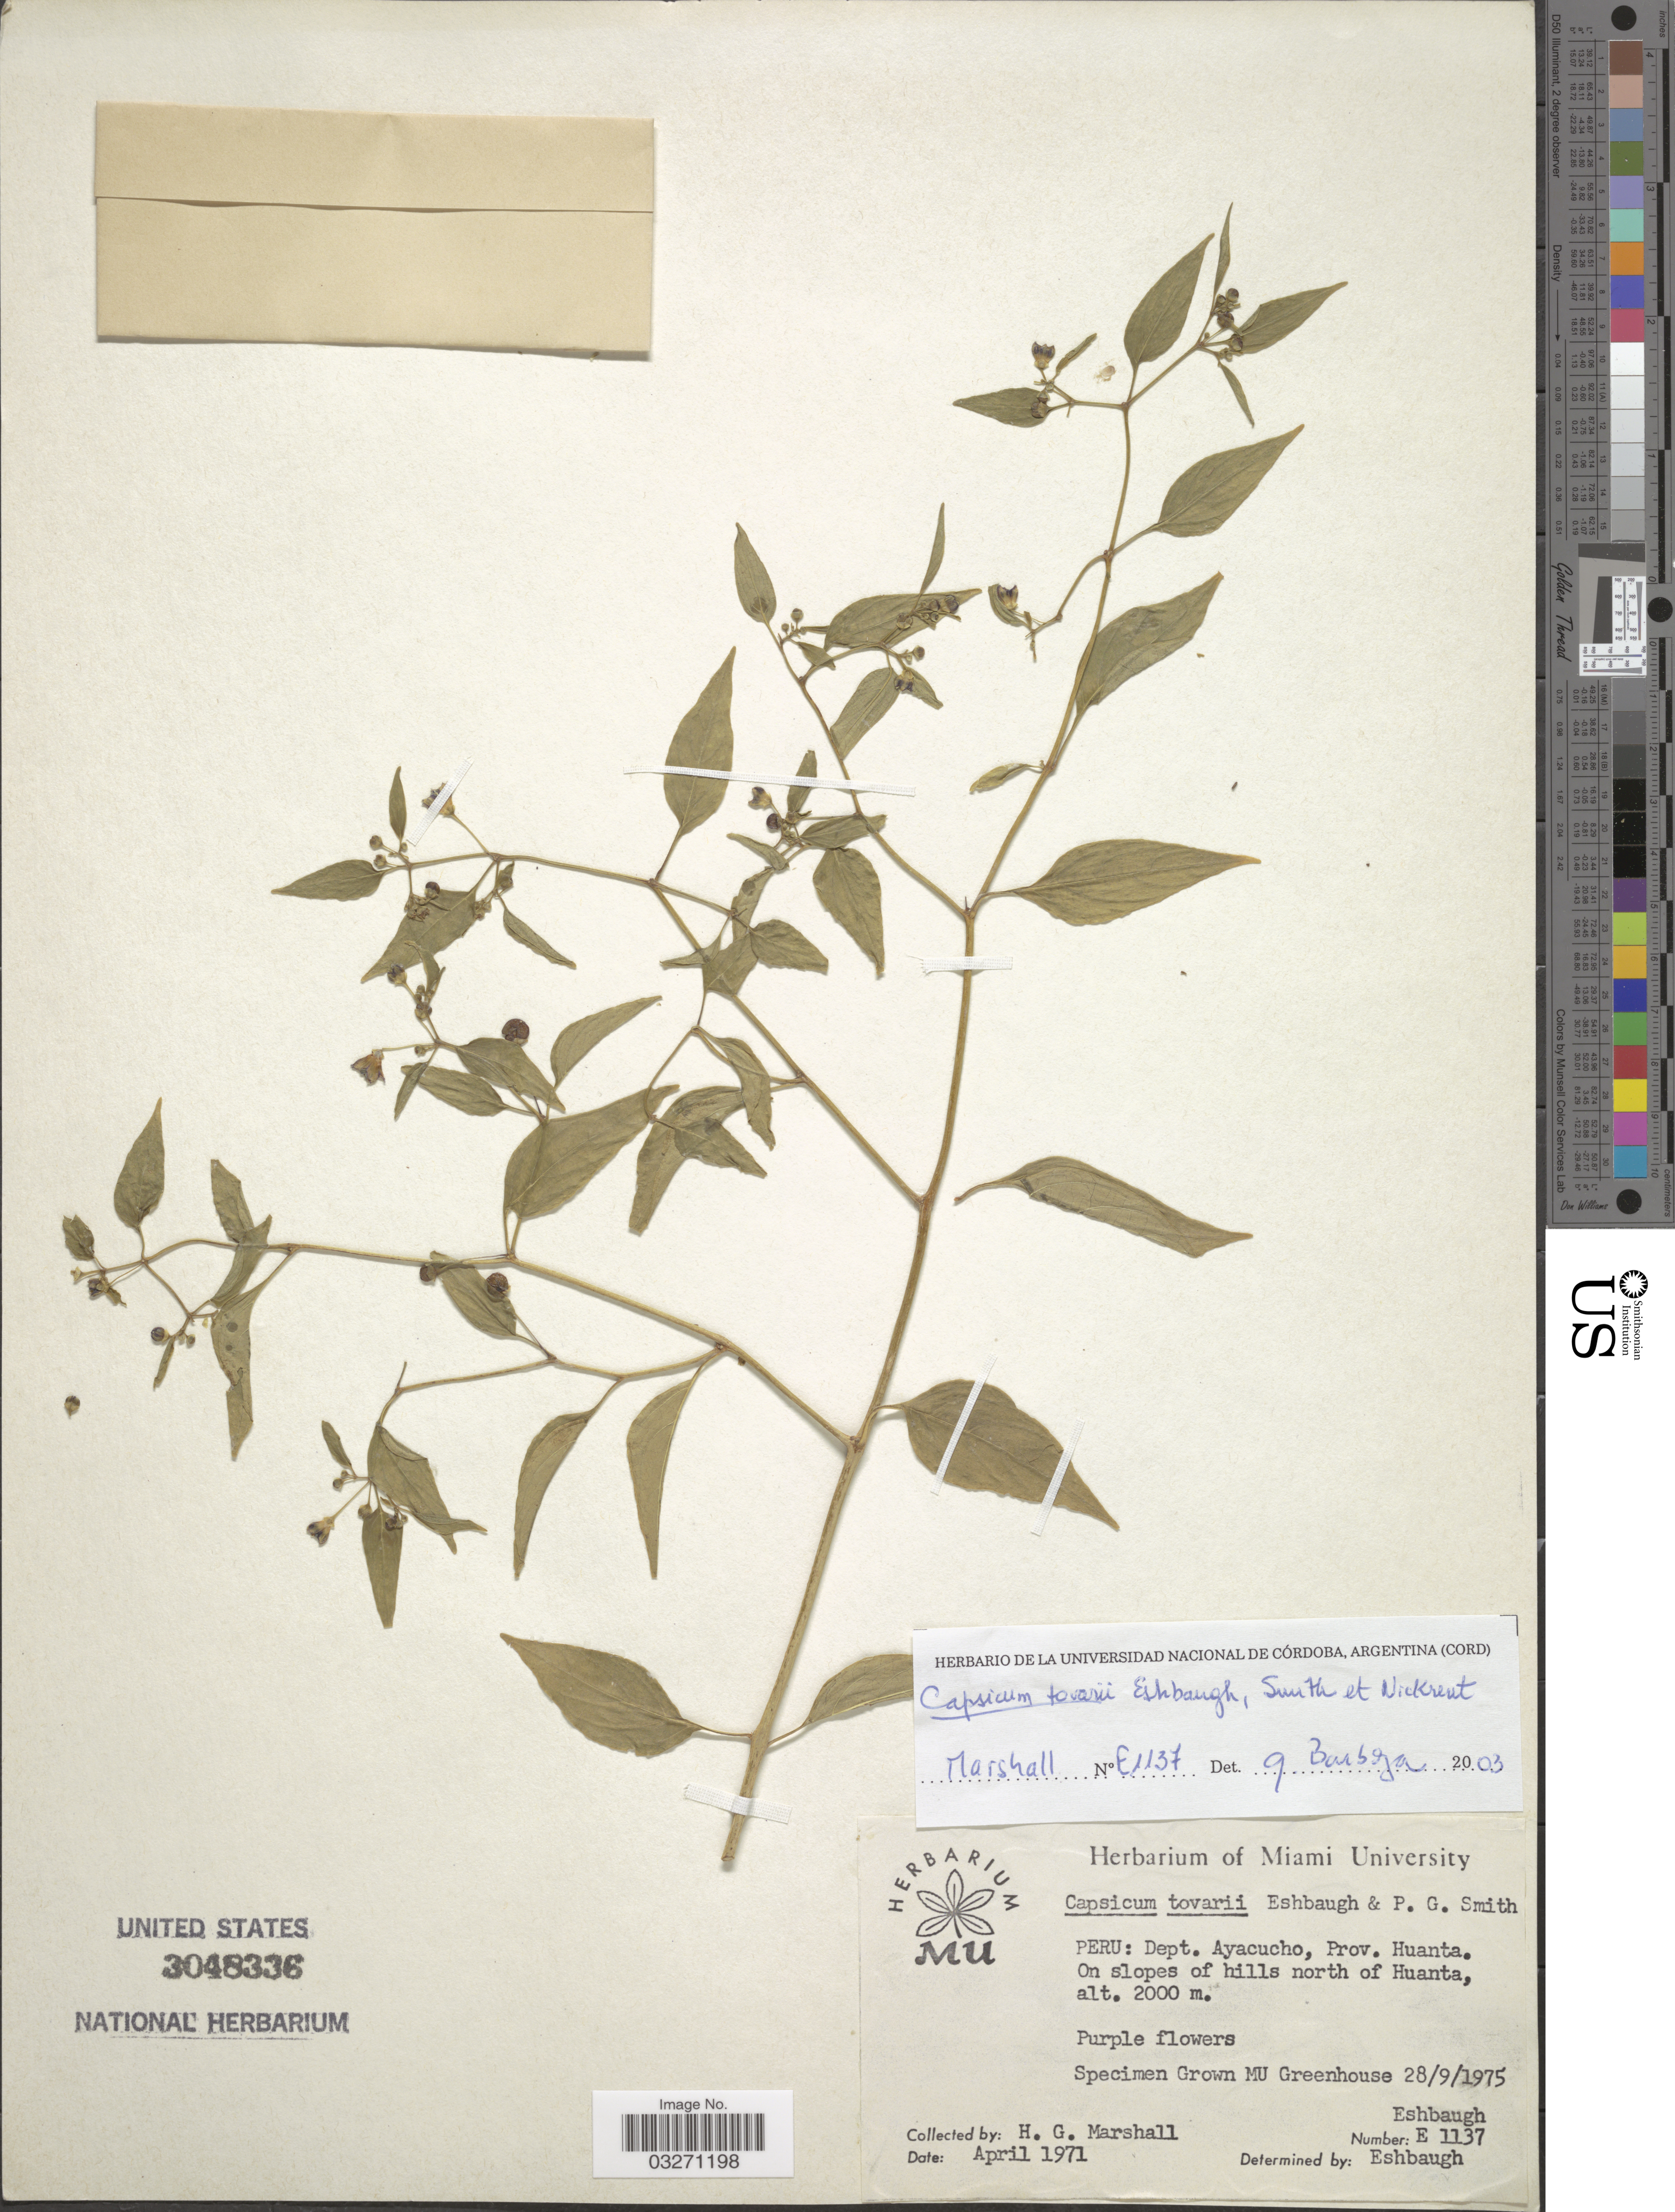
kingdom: Plantae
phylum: Tracheophyta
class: Magnoliopsida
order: Solanales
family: Solanaceae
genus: Capsicum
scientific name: Capsicum tovarii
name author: Eshbaugh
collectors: H. Marshall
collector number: E1137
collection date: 1971-04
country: Peru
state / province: Ayacucho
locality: Dept. Ayacucho, Prov. Huanta. On slopes of hills north of Huanta.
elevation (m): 2000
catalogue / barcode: US 3048336